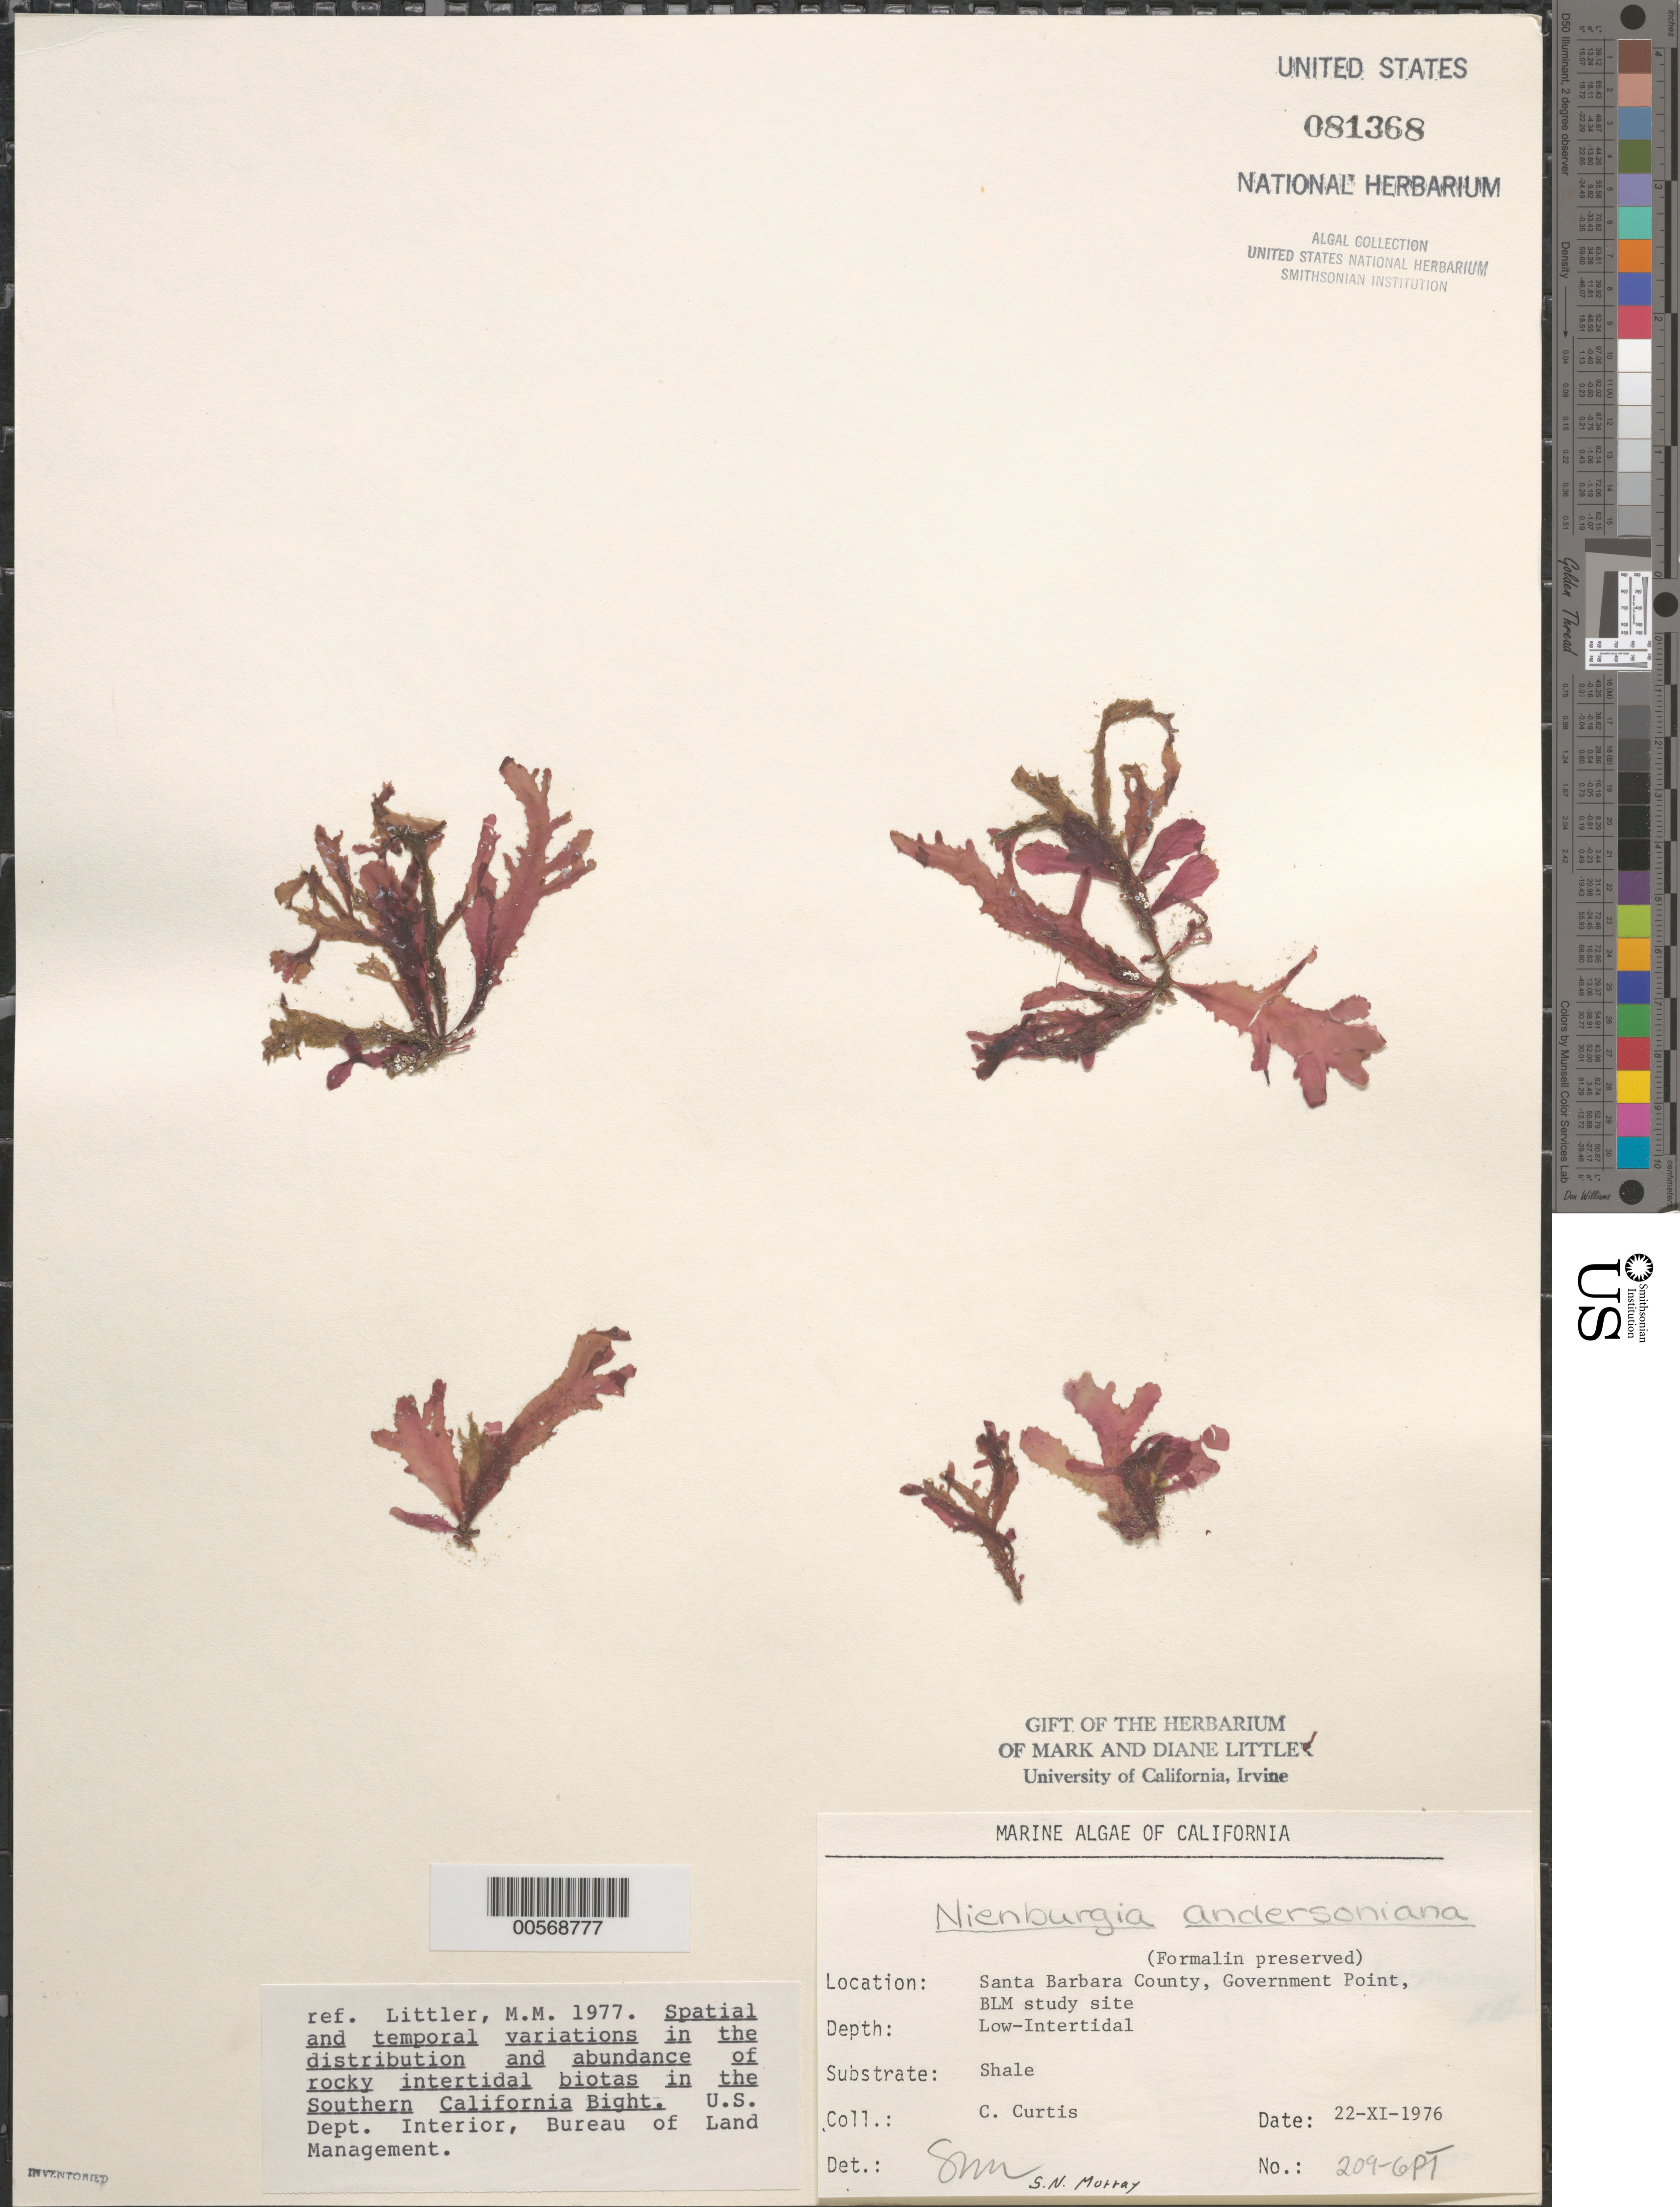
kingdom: Plantae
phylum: Rhodophyta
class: Florideophyceae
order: Ceramiales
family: Delesseriaceae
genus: Nienburgia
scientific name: Nienburgia andersoniana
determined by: Murray, S. N.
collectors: C. Curtis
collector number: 209-gpt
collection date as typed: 22 Nov 1976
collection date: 1976-11-22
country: United States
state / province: California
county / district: Santa Barbara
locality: Government Point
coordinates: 34 26'31"N, 120 24'06"W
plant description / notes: BLM-SOCALBIGHT Rocky Intertidal Survey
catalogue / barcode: US 81368